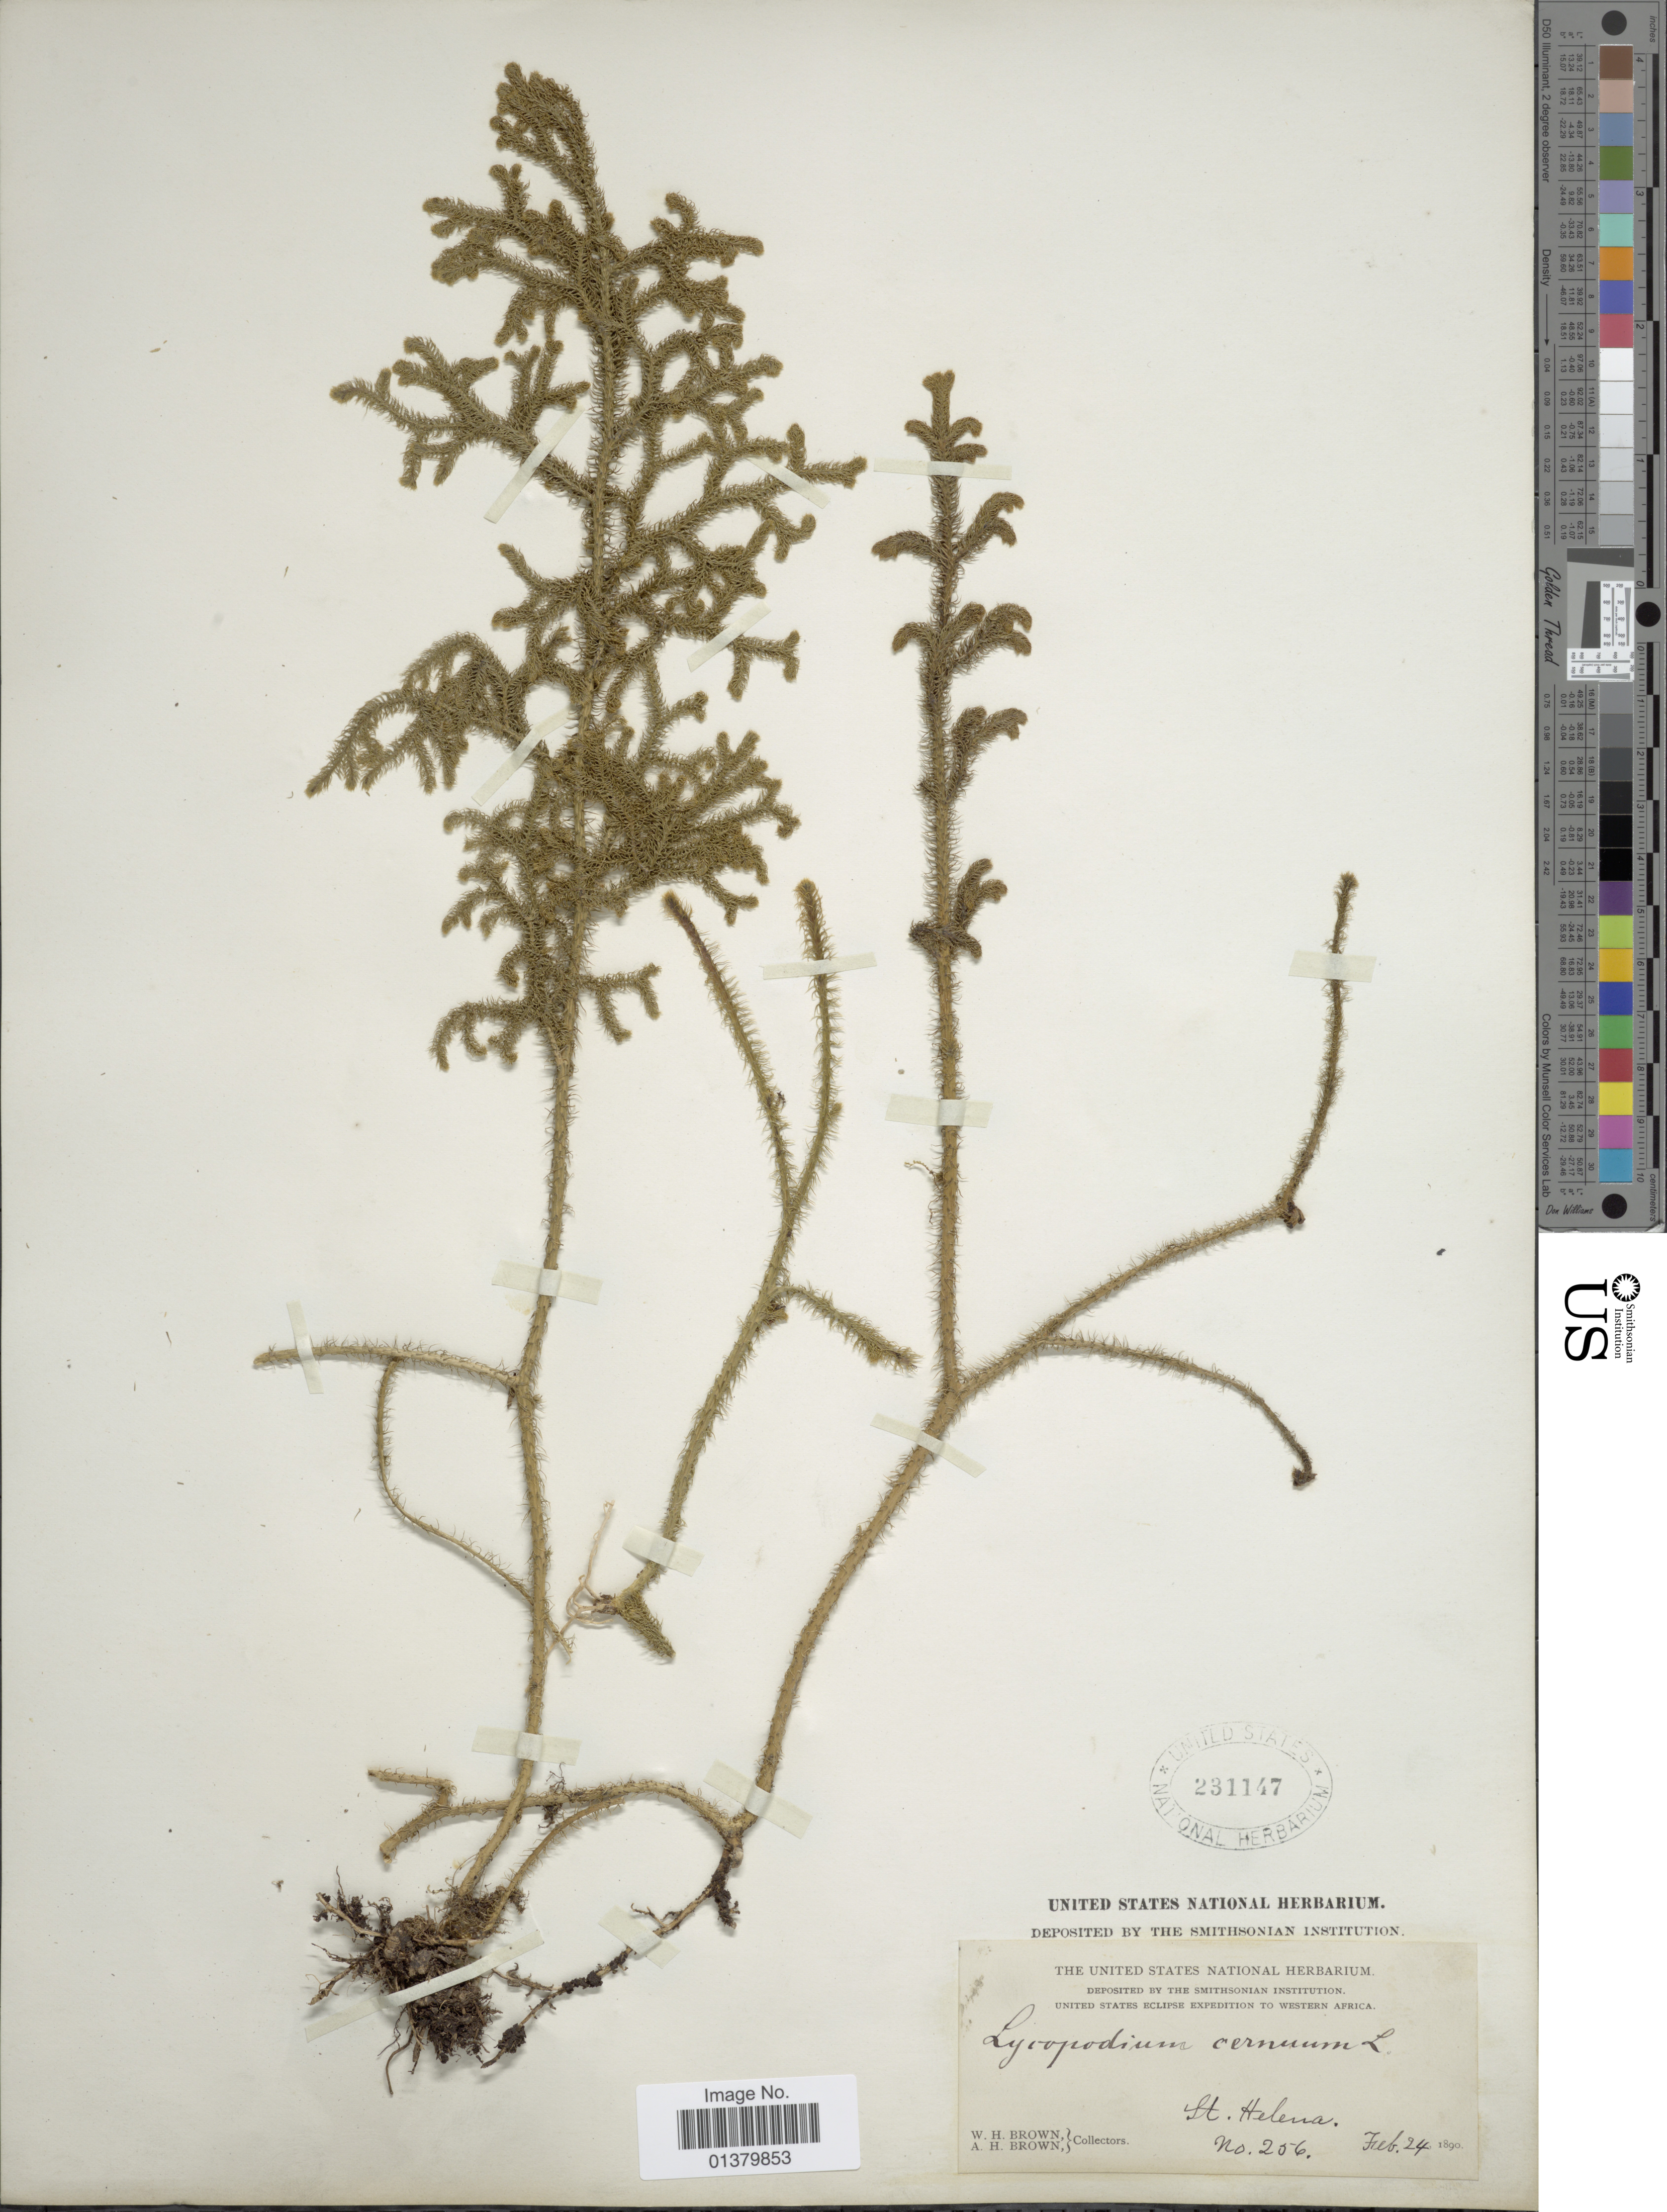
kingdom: Plantae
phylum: Tracheophyta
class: Lycopodiopsida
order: Lycopodiales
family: Lycopodiaceae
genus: Palhinhaea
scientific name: Palhinhaea cernua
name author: (L.) Vasc. & Franco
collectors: W. H. Brown & A. H. Brown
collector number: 256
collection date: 1890-02-24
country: St. Helena Islands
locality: St Helena [interpreted]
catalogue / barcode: US 231147